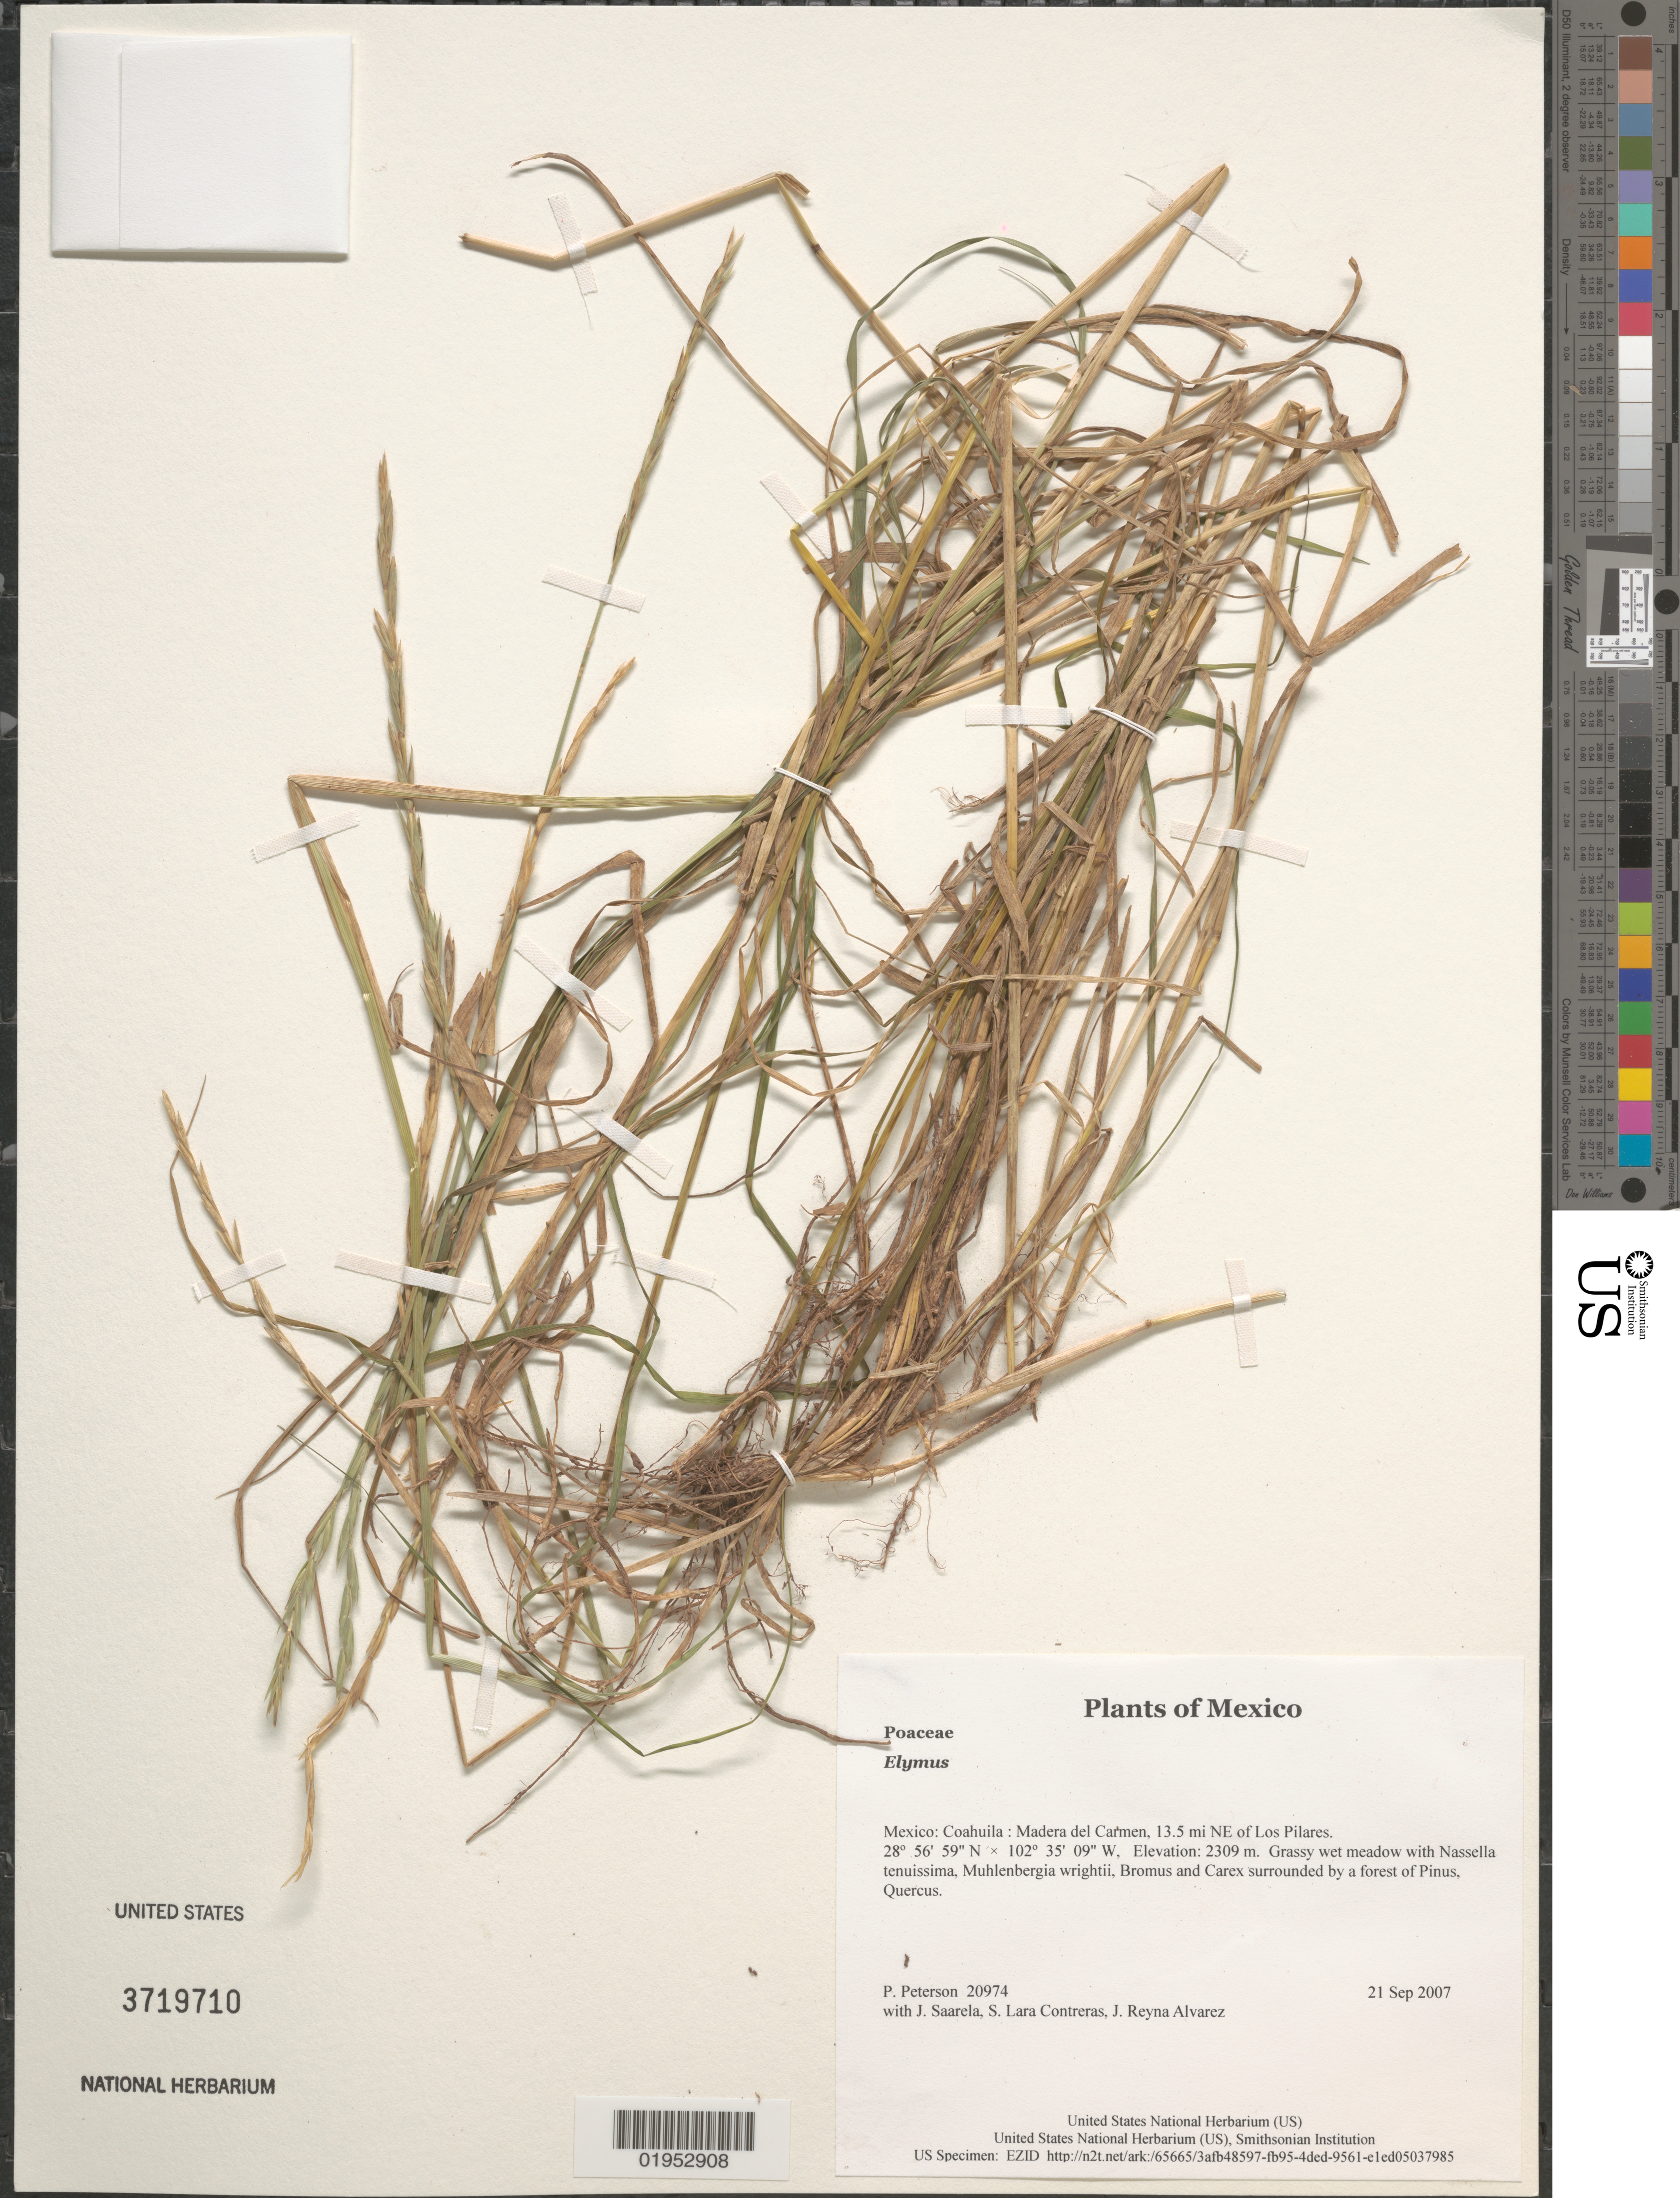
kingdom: Plantae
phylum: Tracheophyta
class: Liliopsida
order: Poales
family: Poaceae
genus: Elymus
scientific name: Elymus sp.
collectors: P. M. Peterson, J. Saarela, S. Lara Contreras & J. Reyna Alvarez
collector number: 20974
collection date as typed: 21 Sep 2007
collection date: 2007-09-21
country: Mexico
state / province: Coahuila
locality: Madera del Carmen, 13.5 mi NE of Los Pilares.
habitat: Grassy wet meadow with Nassella tenuissima, Muhlenbergia wrightii, Bromus and Carex surrounded by a forest of Pinus, Quercus.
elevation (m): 2309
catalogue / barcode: US 3719710